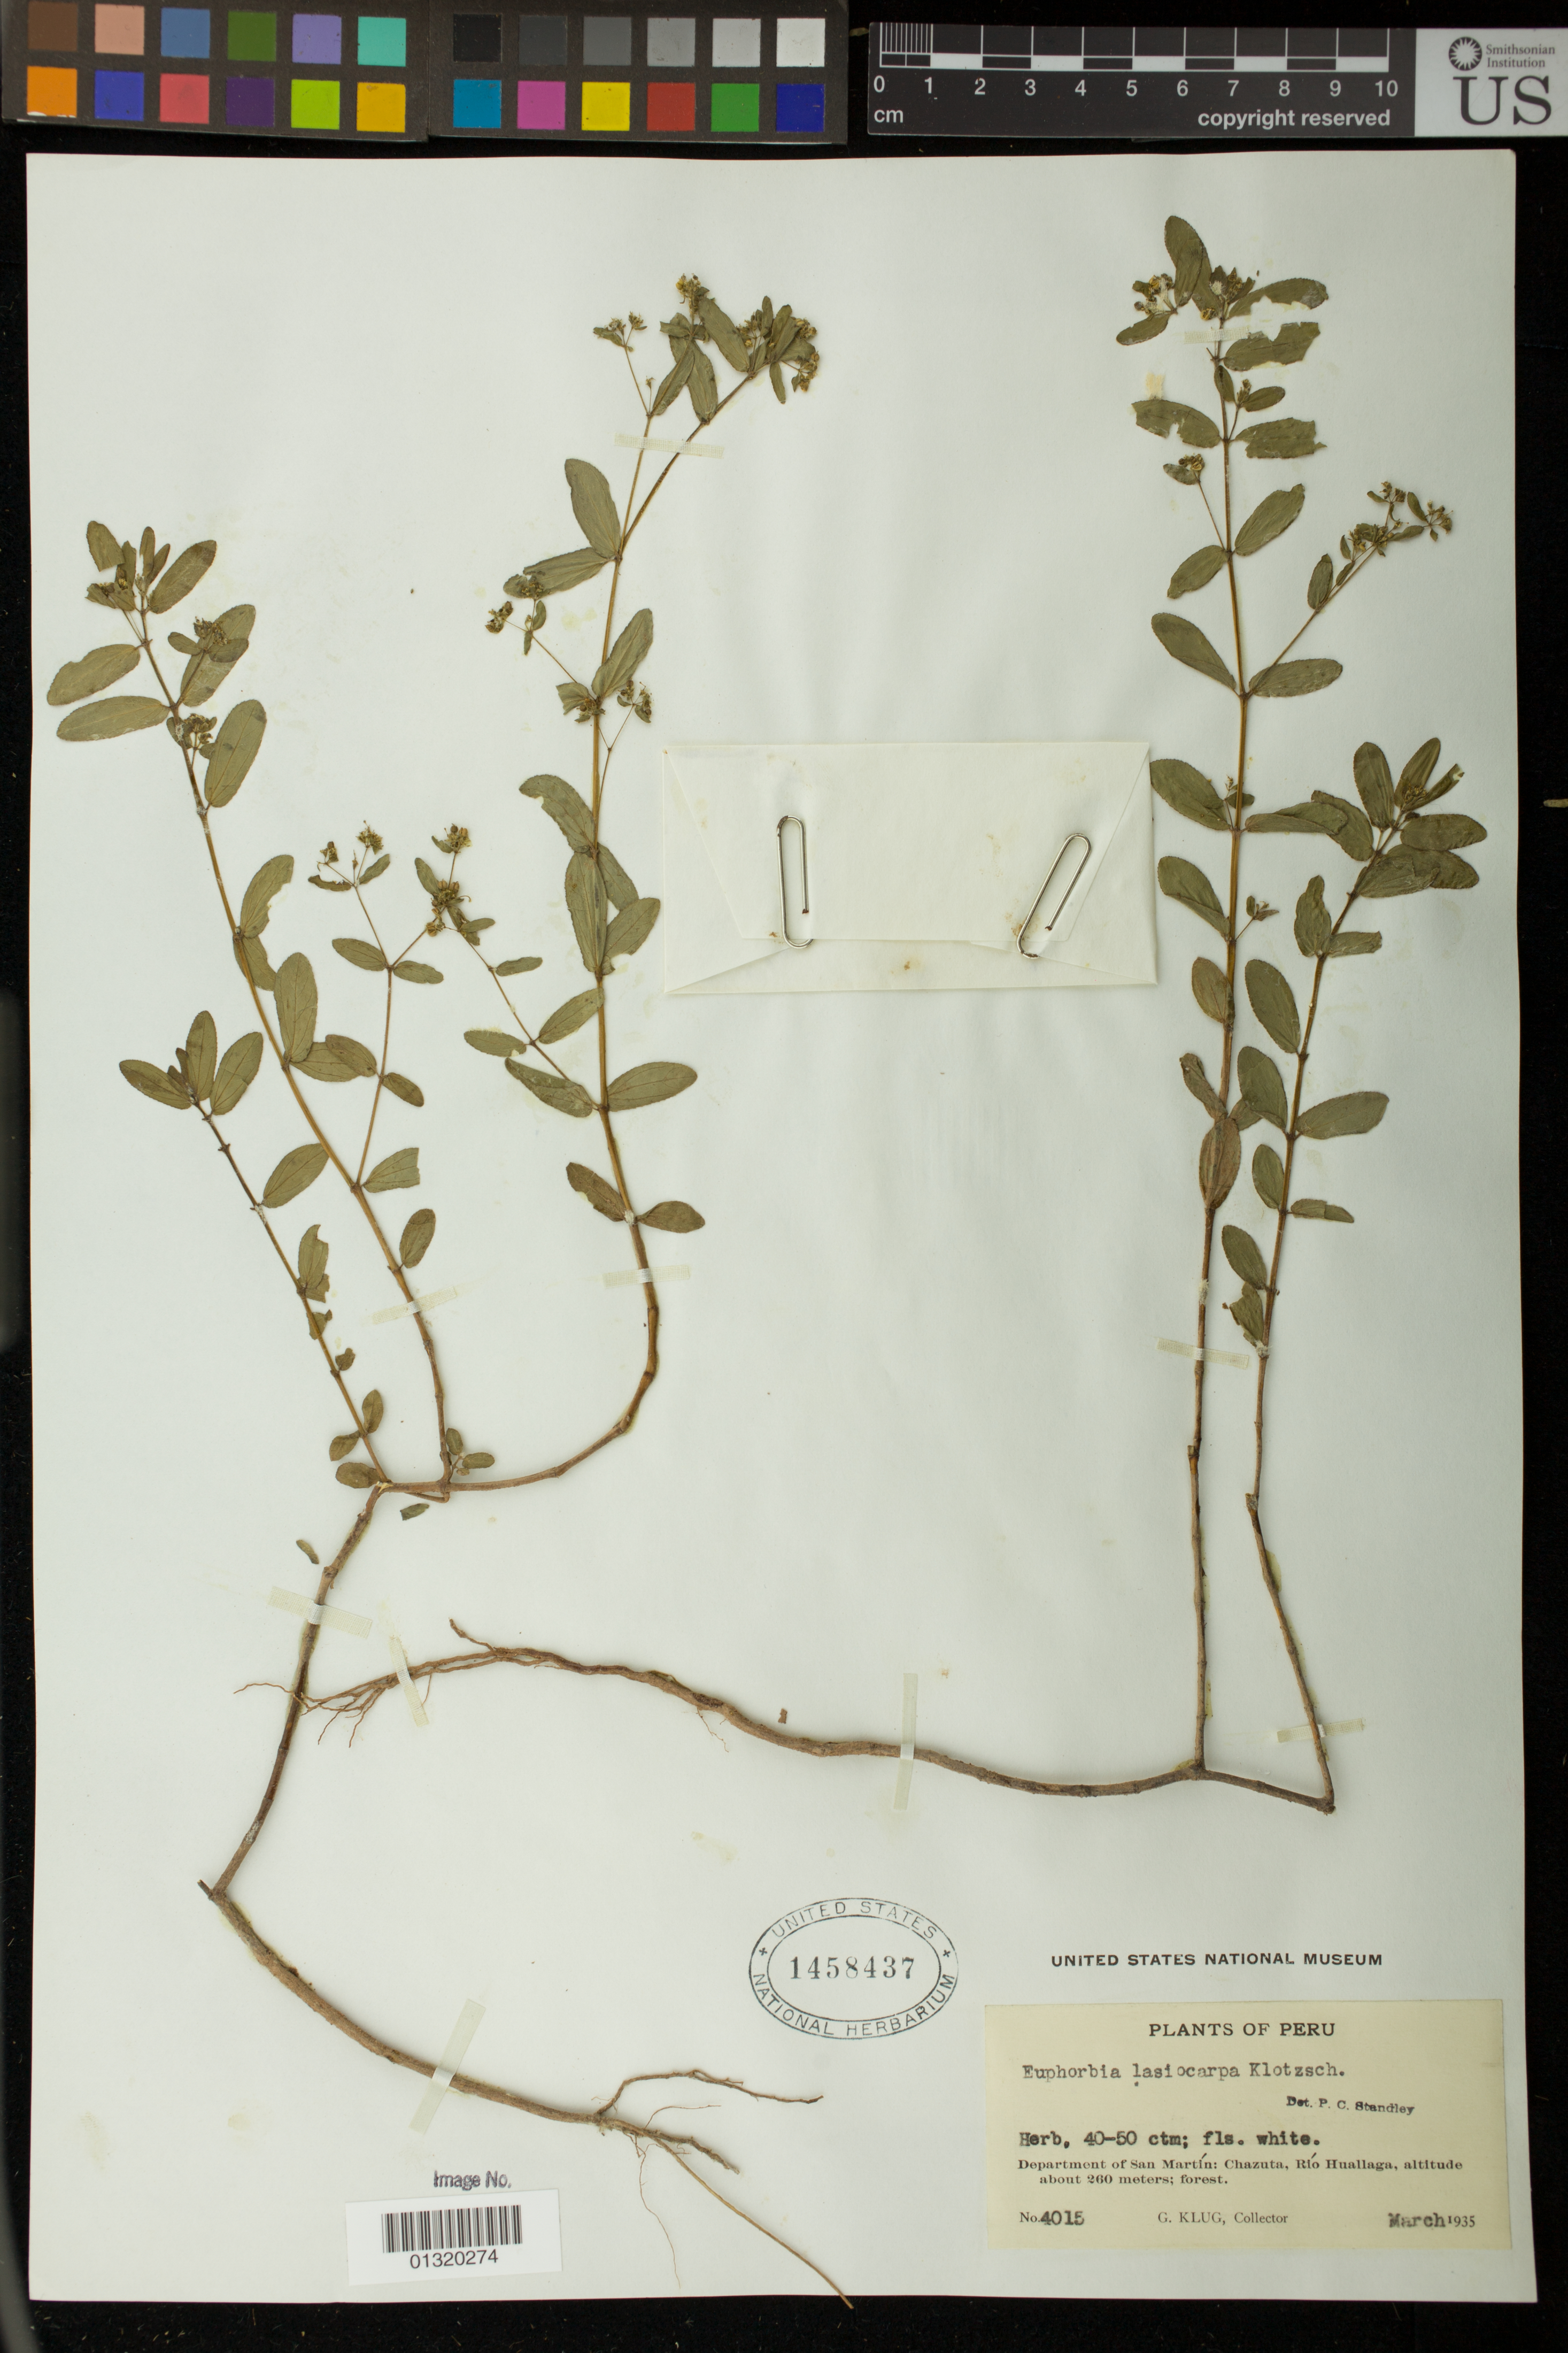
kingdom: Plantae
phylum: Tracheophyta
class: Magnoliopsida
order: Malpighiales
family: Euphorbiaceae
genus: Euphorbia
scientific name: Euphorbia lasiocarpa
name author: Klotzsch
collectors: G. Klug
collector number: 4015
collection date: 1935-03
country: Peru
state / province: San Martín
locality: Chazuta, Rio Huallaga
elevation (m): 260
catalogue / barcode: US 1458437